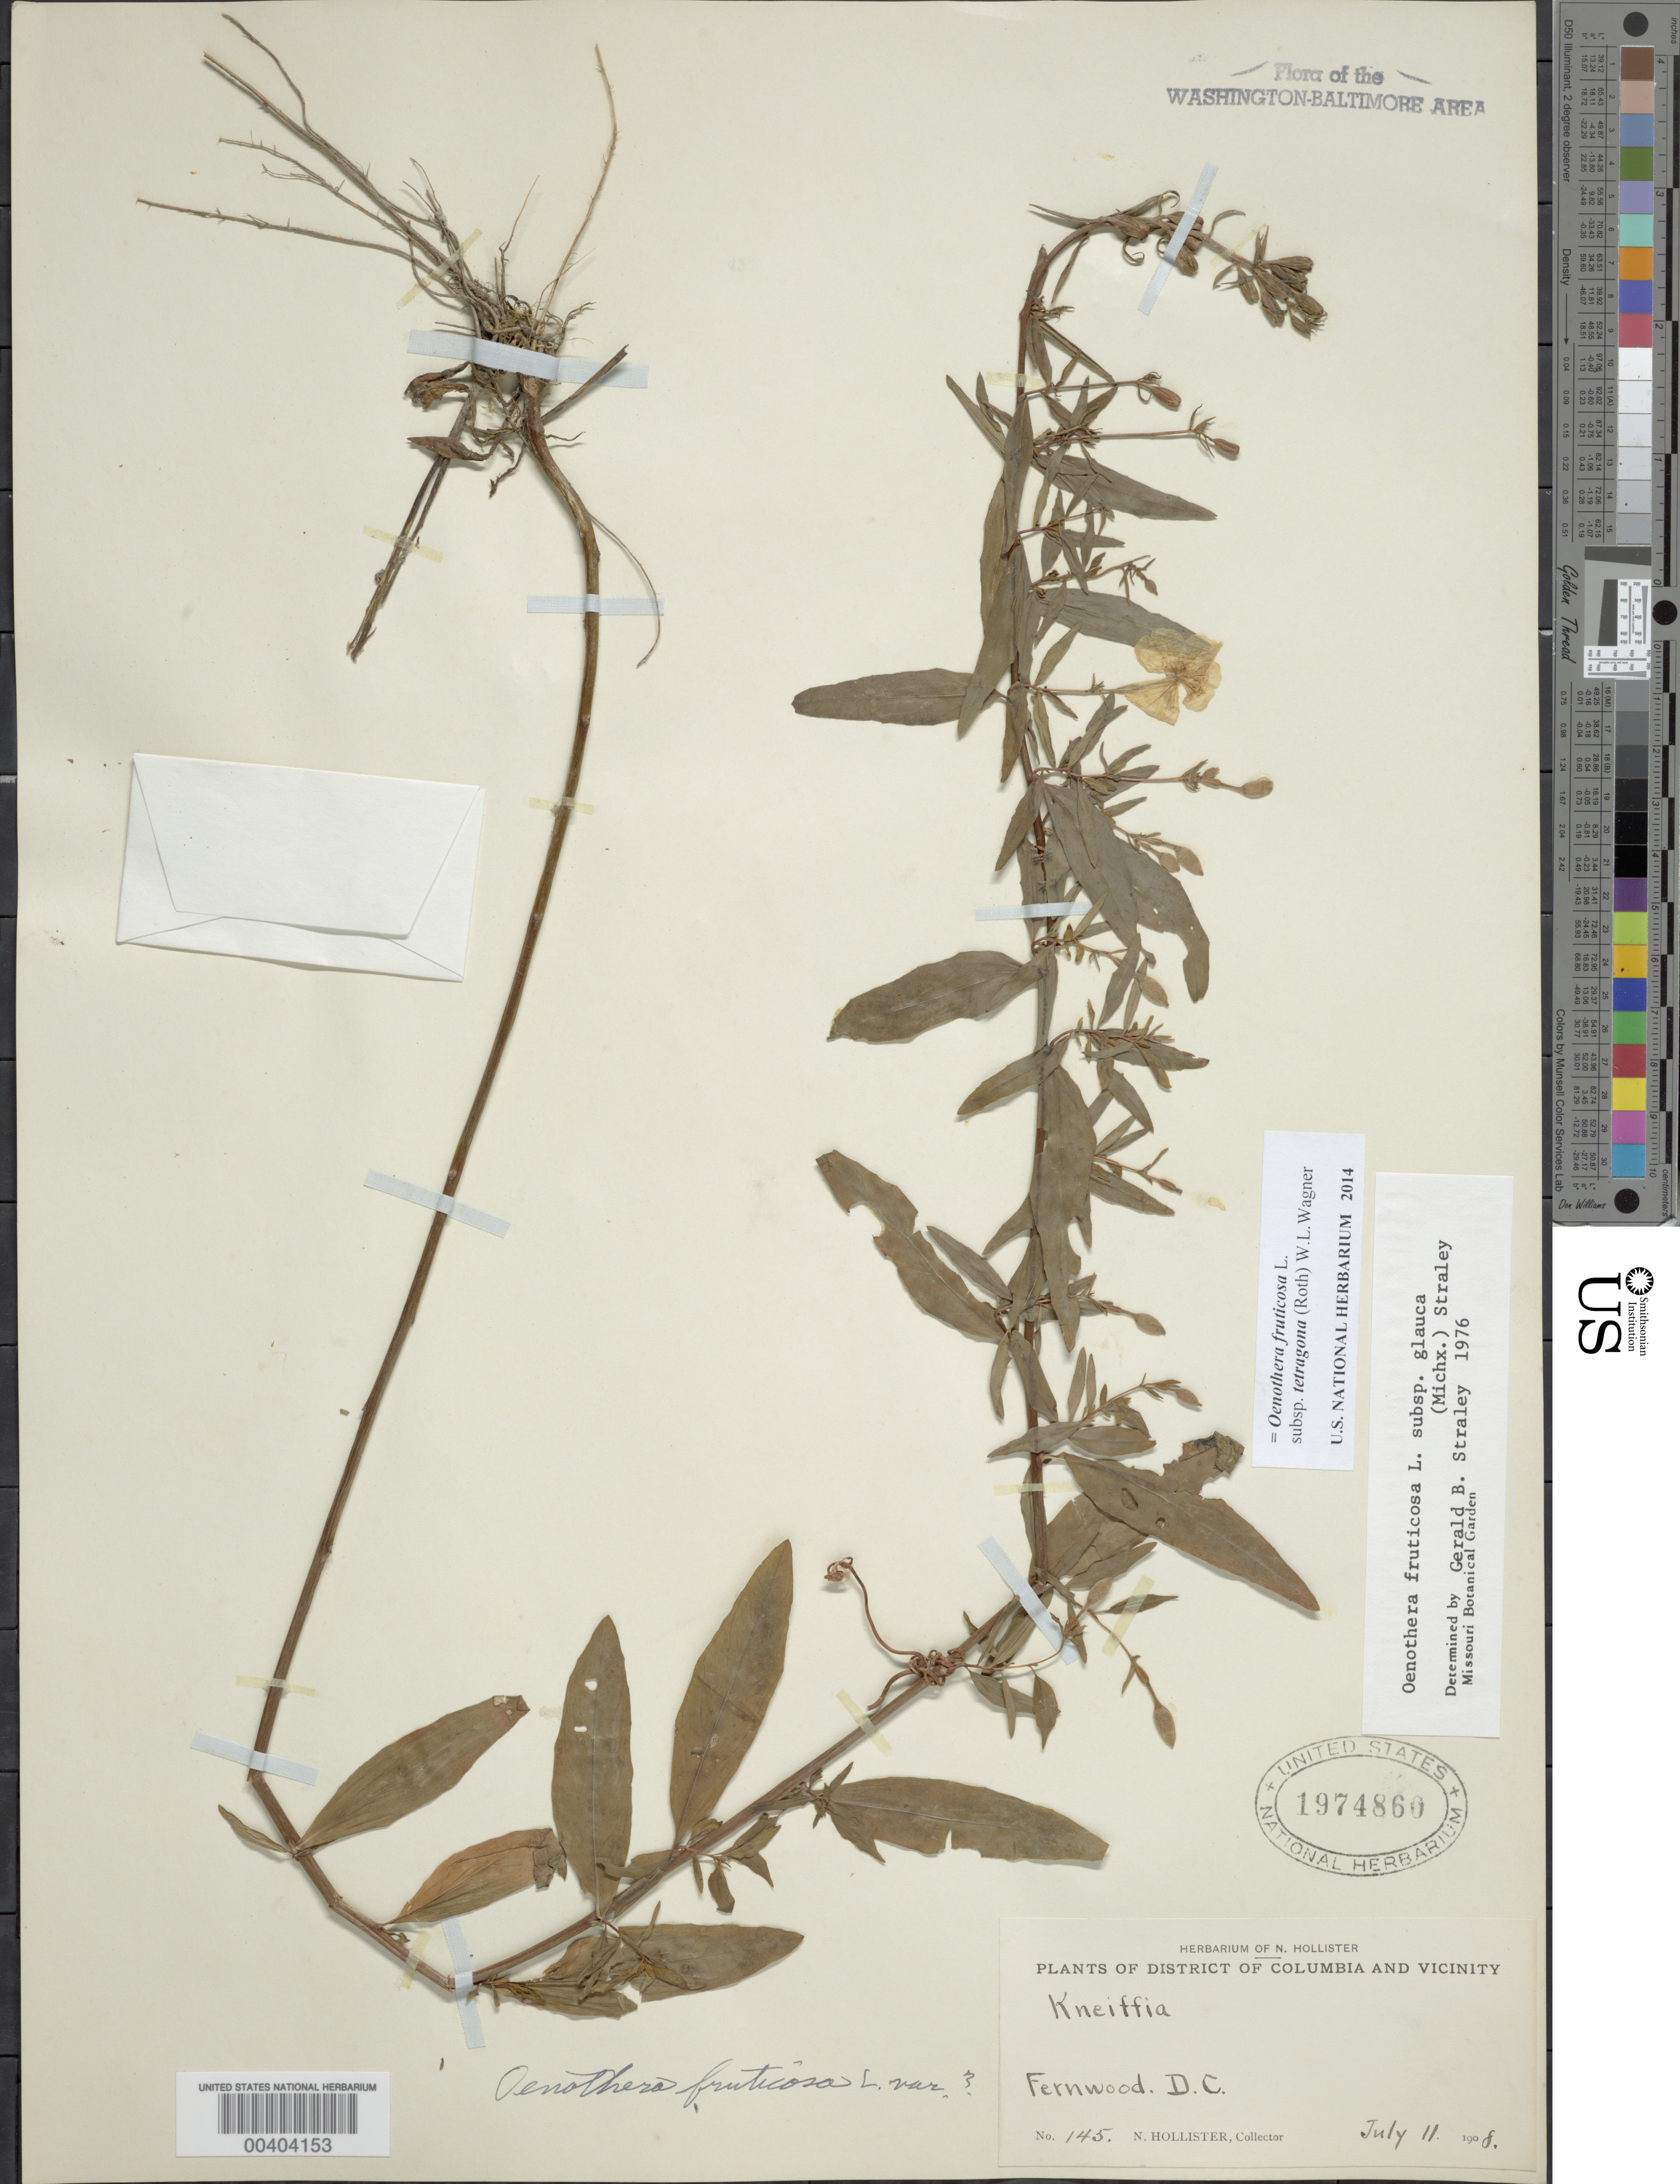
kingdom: Plantae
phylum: Tracheophyta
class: Magnoliopsida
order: Myrtales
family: Onagraceae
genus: Oenothera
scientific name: Oenothera fruticosa subsp. tetragona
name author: (Roth) W.L. Wagner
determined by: Wagner, W. L., (BOT), Smithsonian Institution - National Museum of Natural History (UNITED STATES)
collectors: N. Hollister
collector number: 145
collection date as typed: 11 Jul 1908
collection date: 1908-07-11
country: United States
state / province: District of Columbia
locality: Fernwood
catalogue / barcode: US 1974860